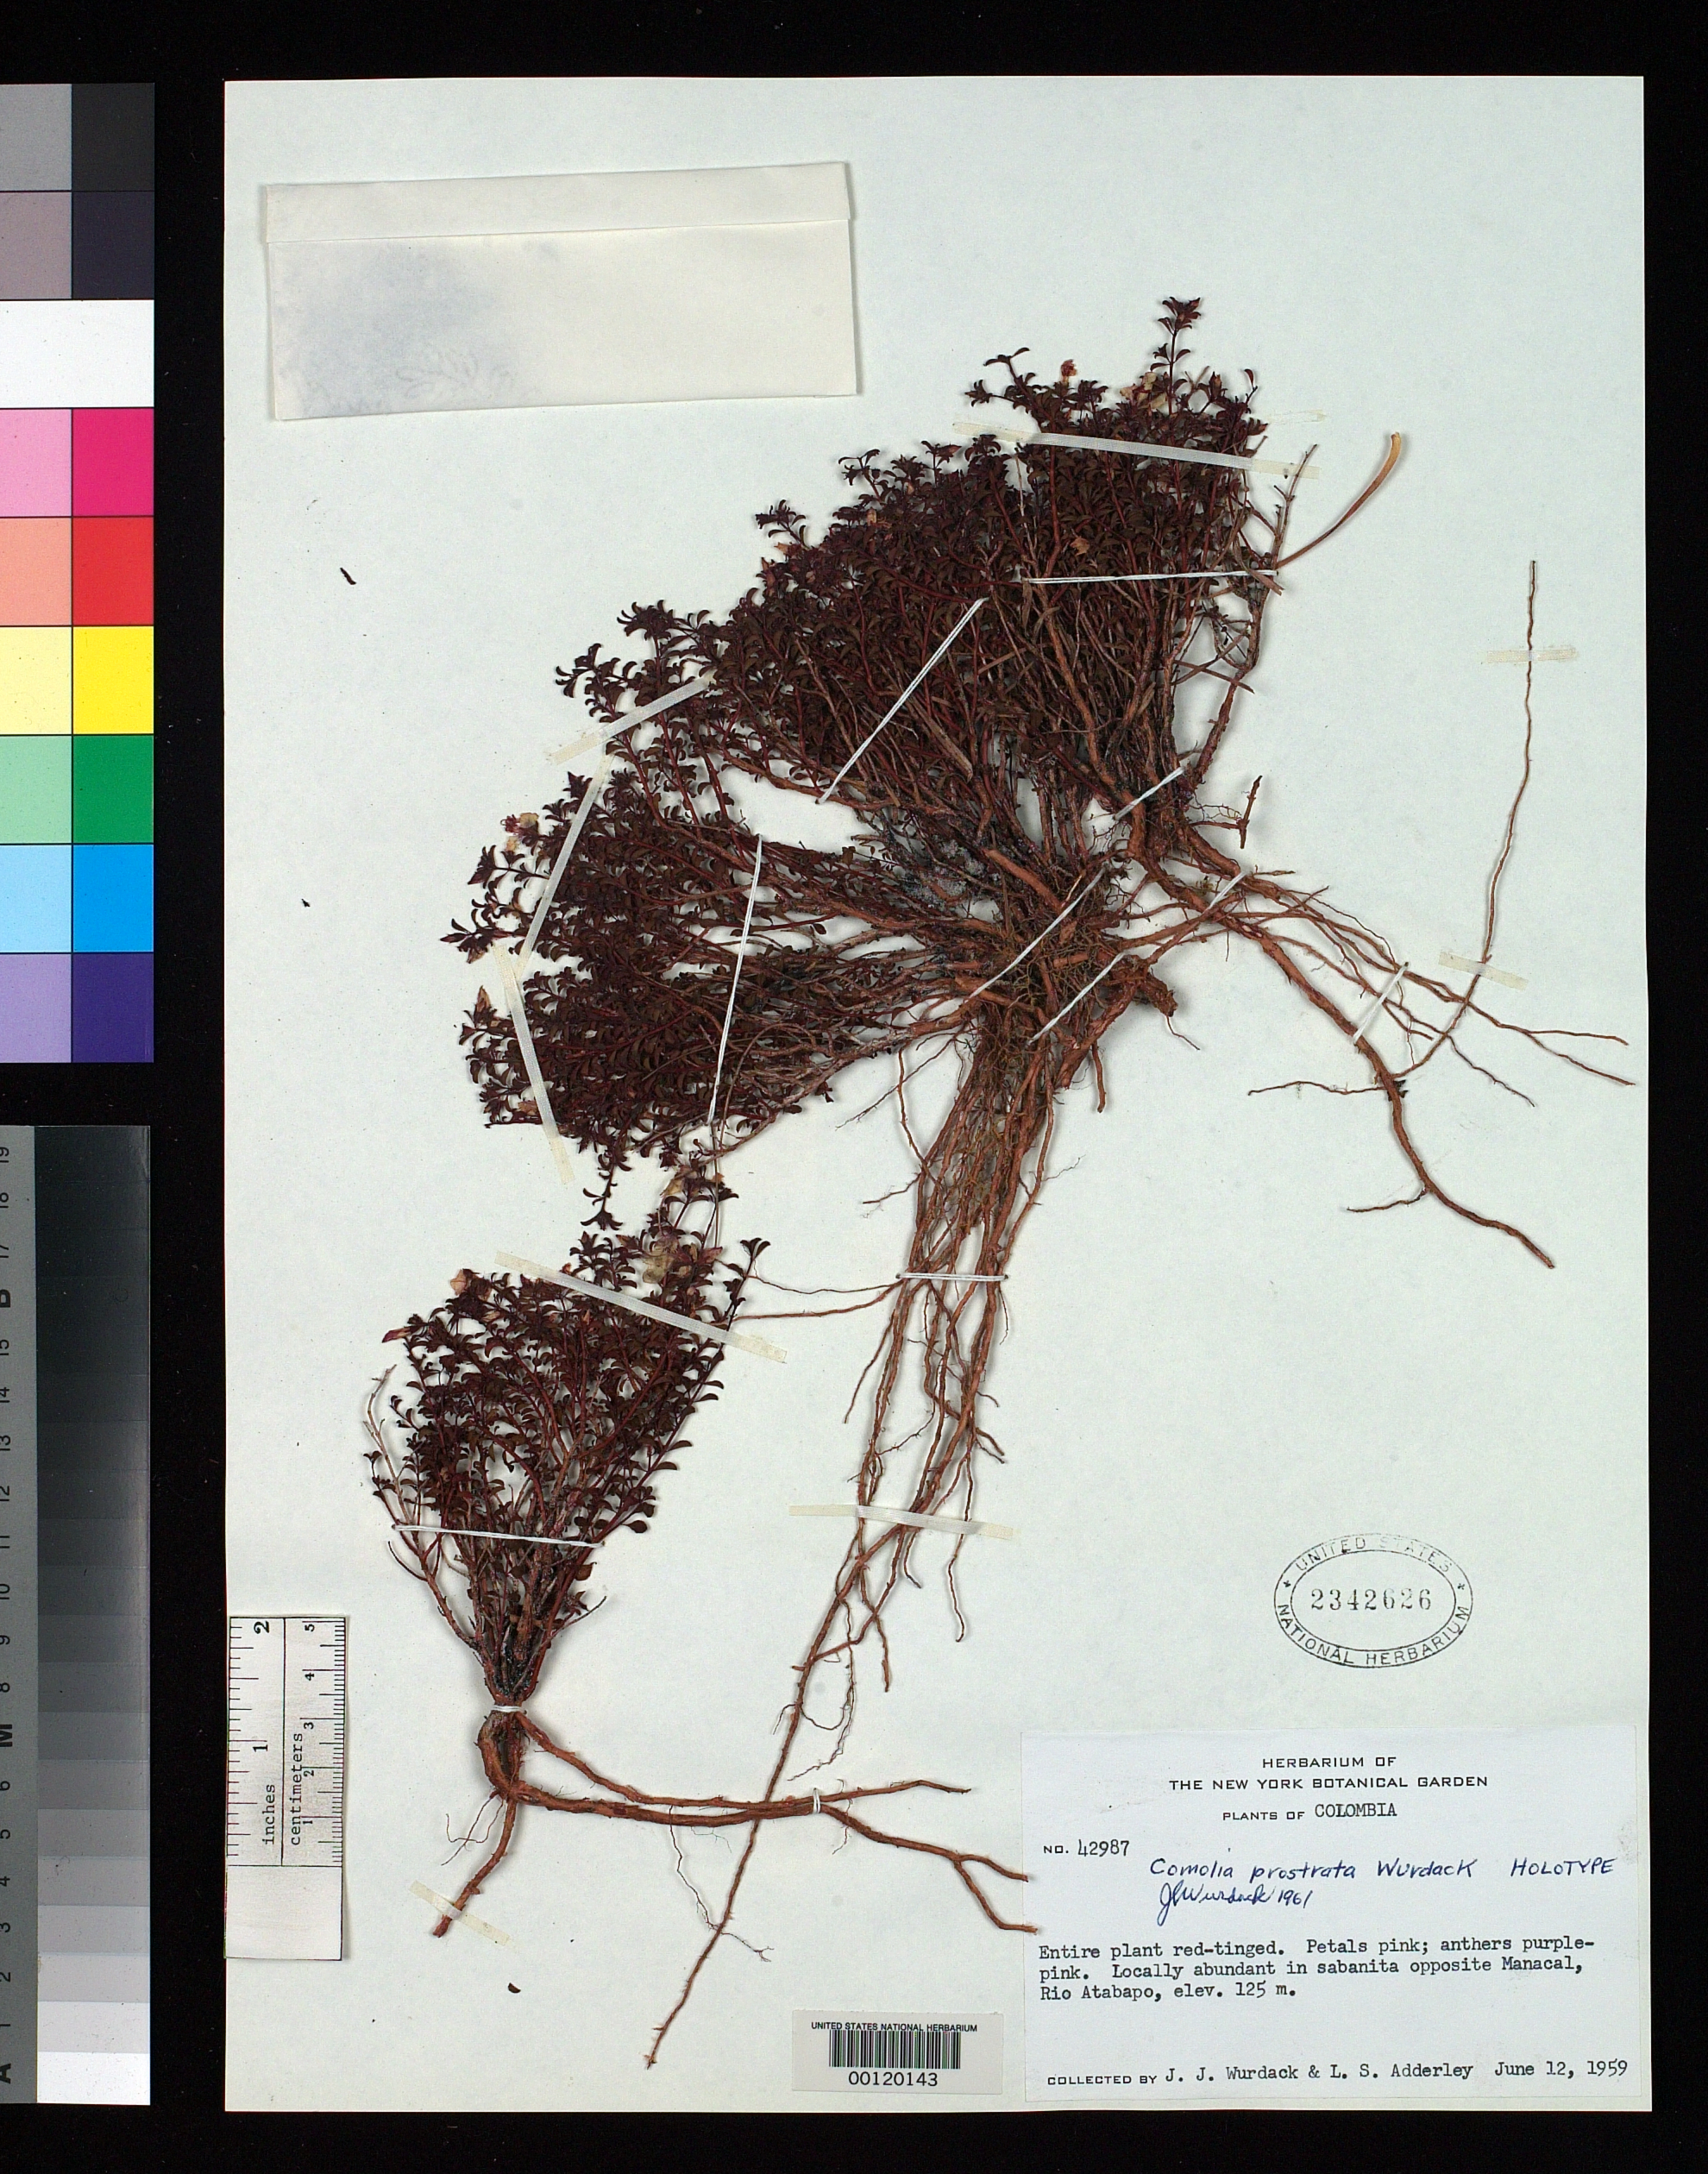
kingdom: Plantae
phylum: Tracheophyta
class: Magnoliopsida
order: Myrtales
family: Melastomataceae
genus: Comolia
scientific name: Comolia prostrata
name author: Wurdack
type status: Holotype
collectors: J. J. Wurdack & L. S. Adderley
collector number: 42987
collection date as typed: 12 Jun 1959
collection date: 1959-06-12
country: Colombia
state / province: Vaupés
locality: Rio Atabapo.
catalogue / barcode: US 2342626